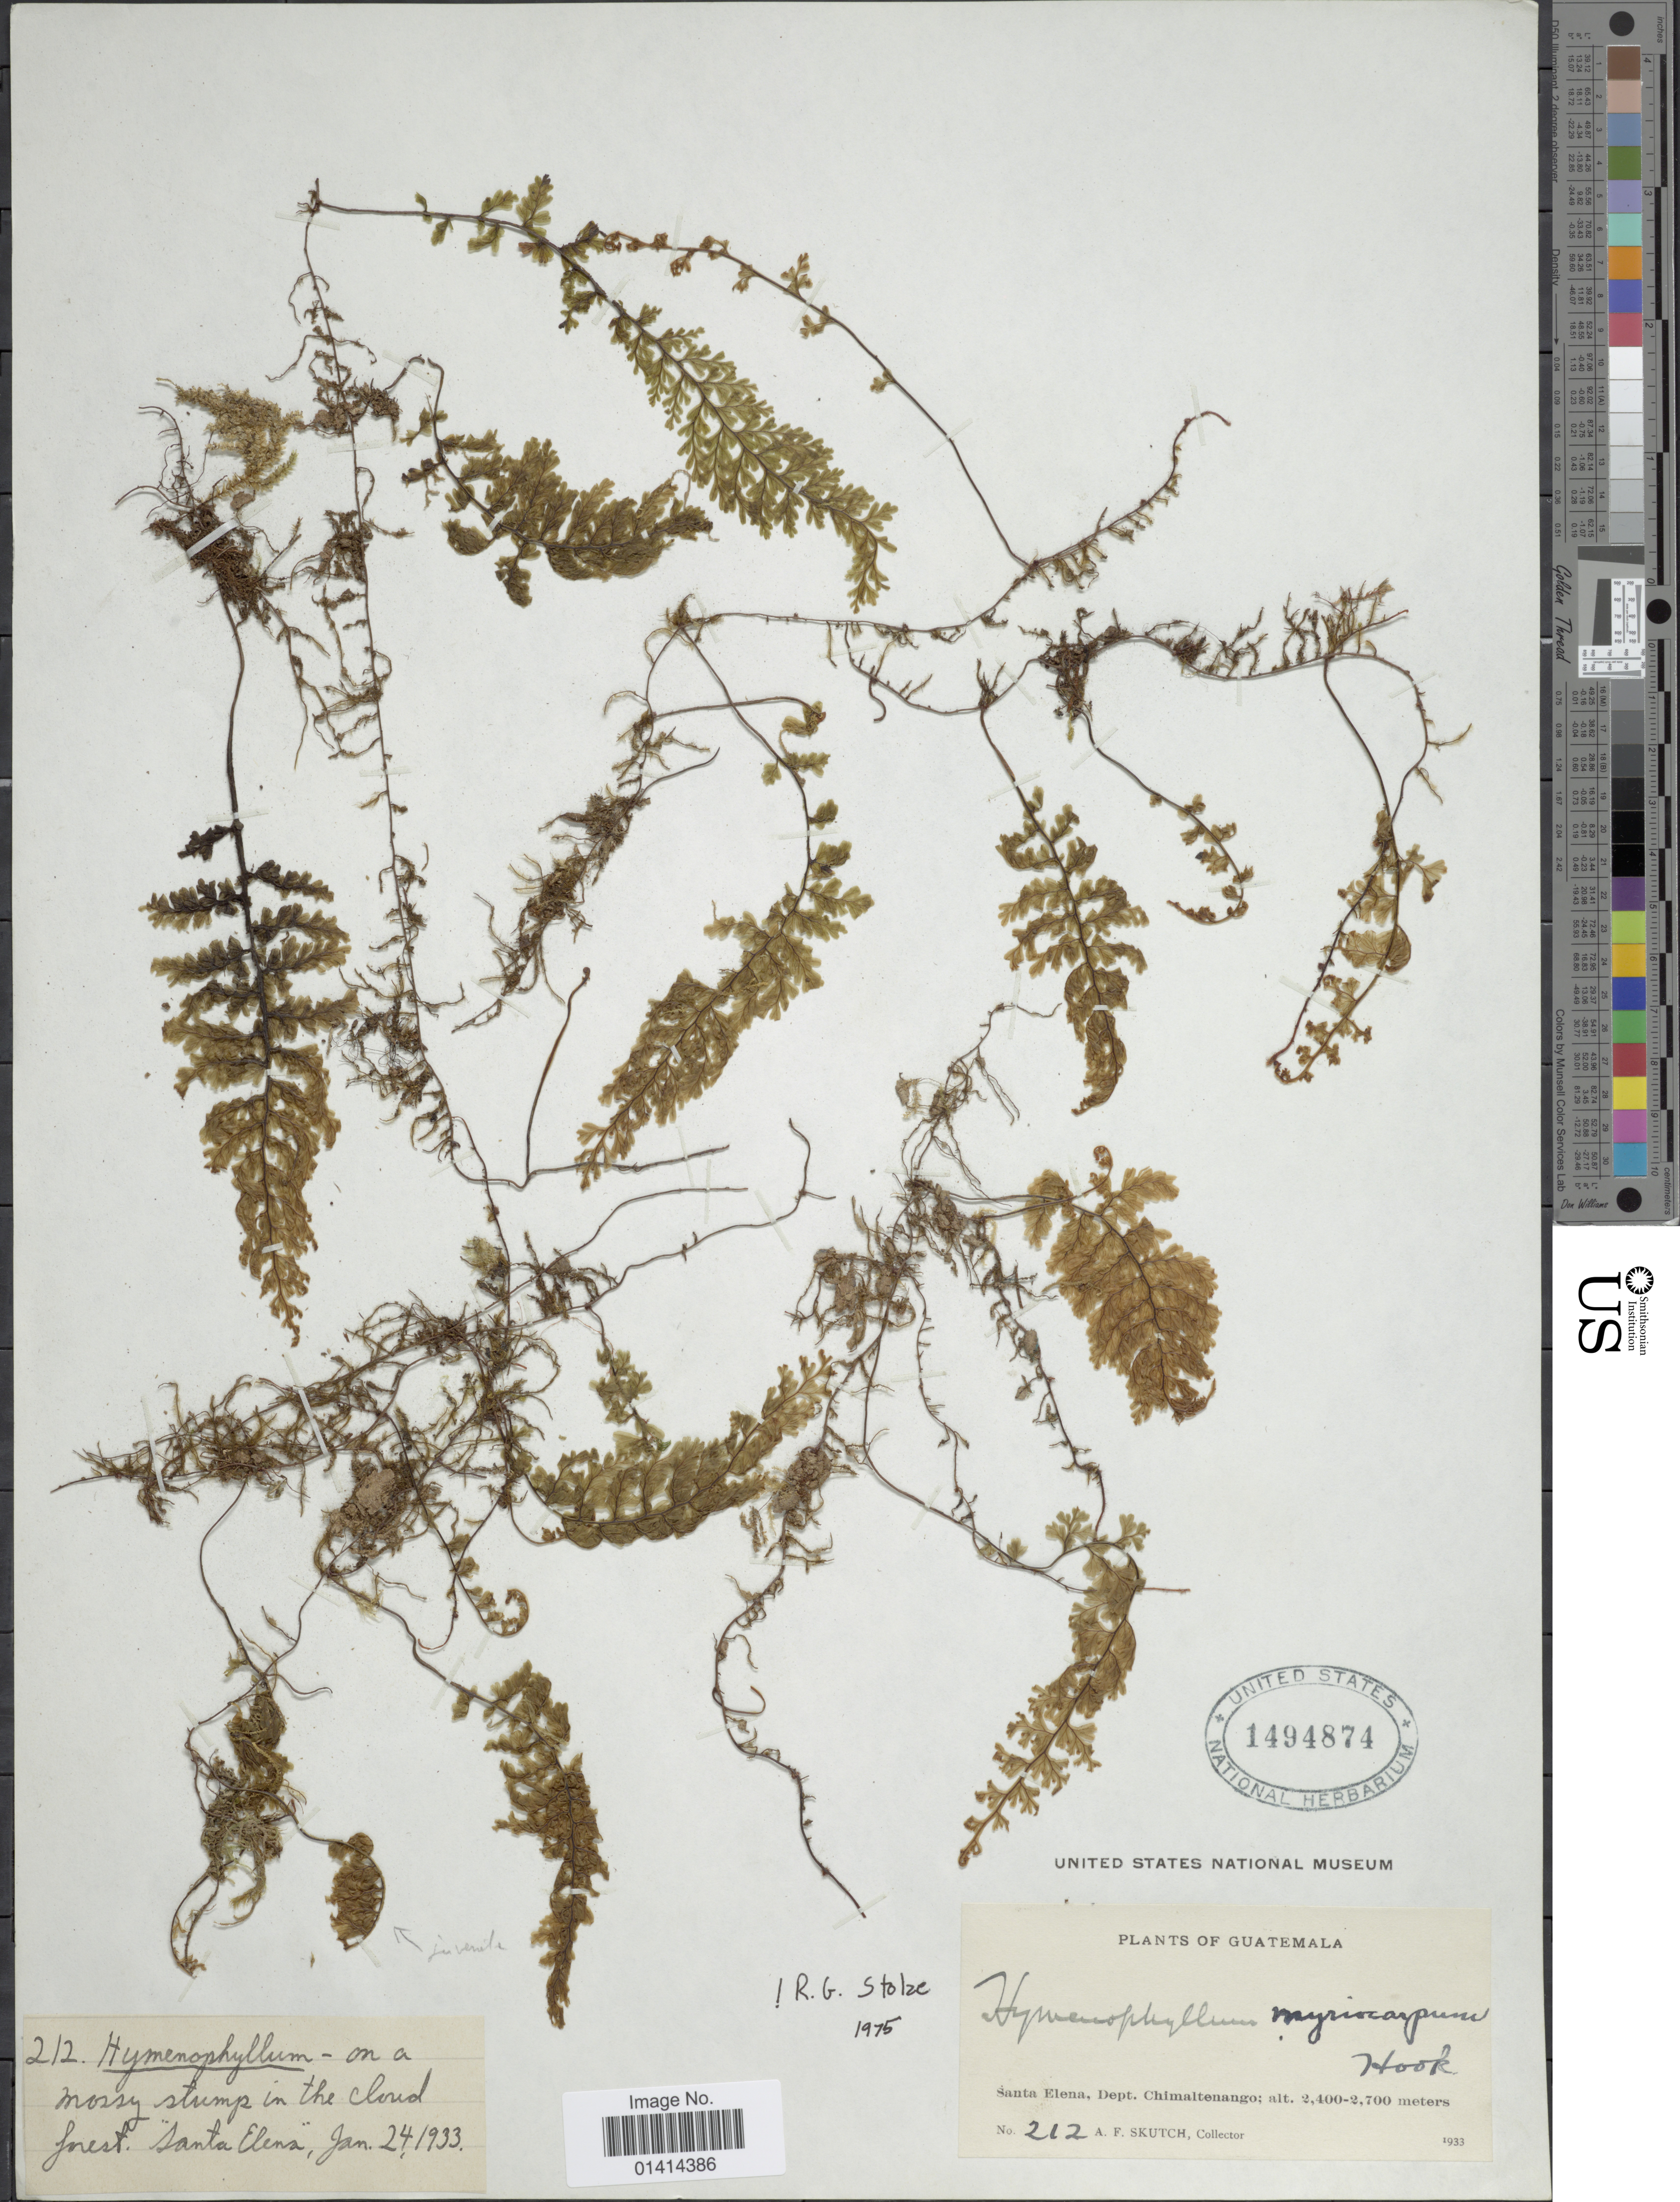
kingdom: Plantae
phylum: Tracheophyta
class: Polypodiopsida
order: Hymenophyllales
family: Hymenophyllaceae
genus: Hymenophyllum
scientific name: Hymenophyllum myriocarpum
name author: Hook.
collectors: A. F. Skutch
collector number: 212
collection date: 1933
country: Guatemala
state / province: Chimaltenango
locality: Santa Elena, Dept Chimaltenango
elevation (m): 2400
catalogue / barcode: US 1494874